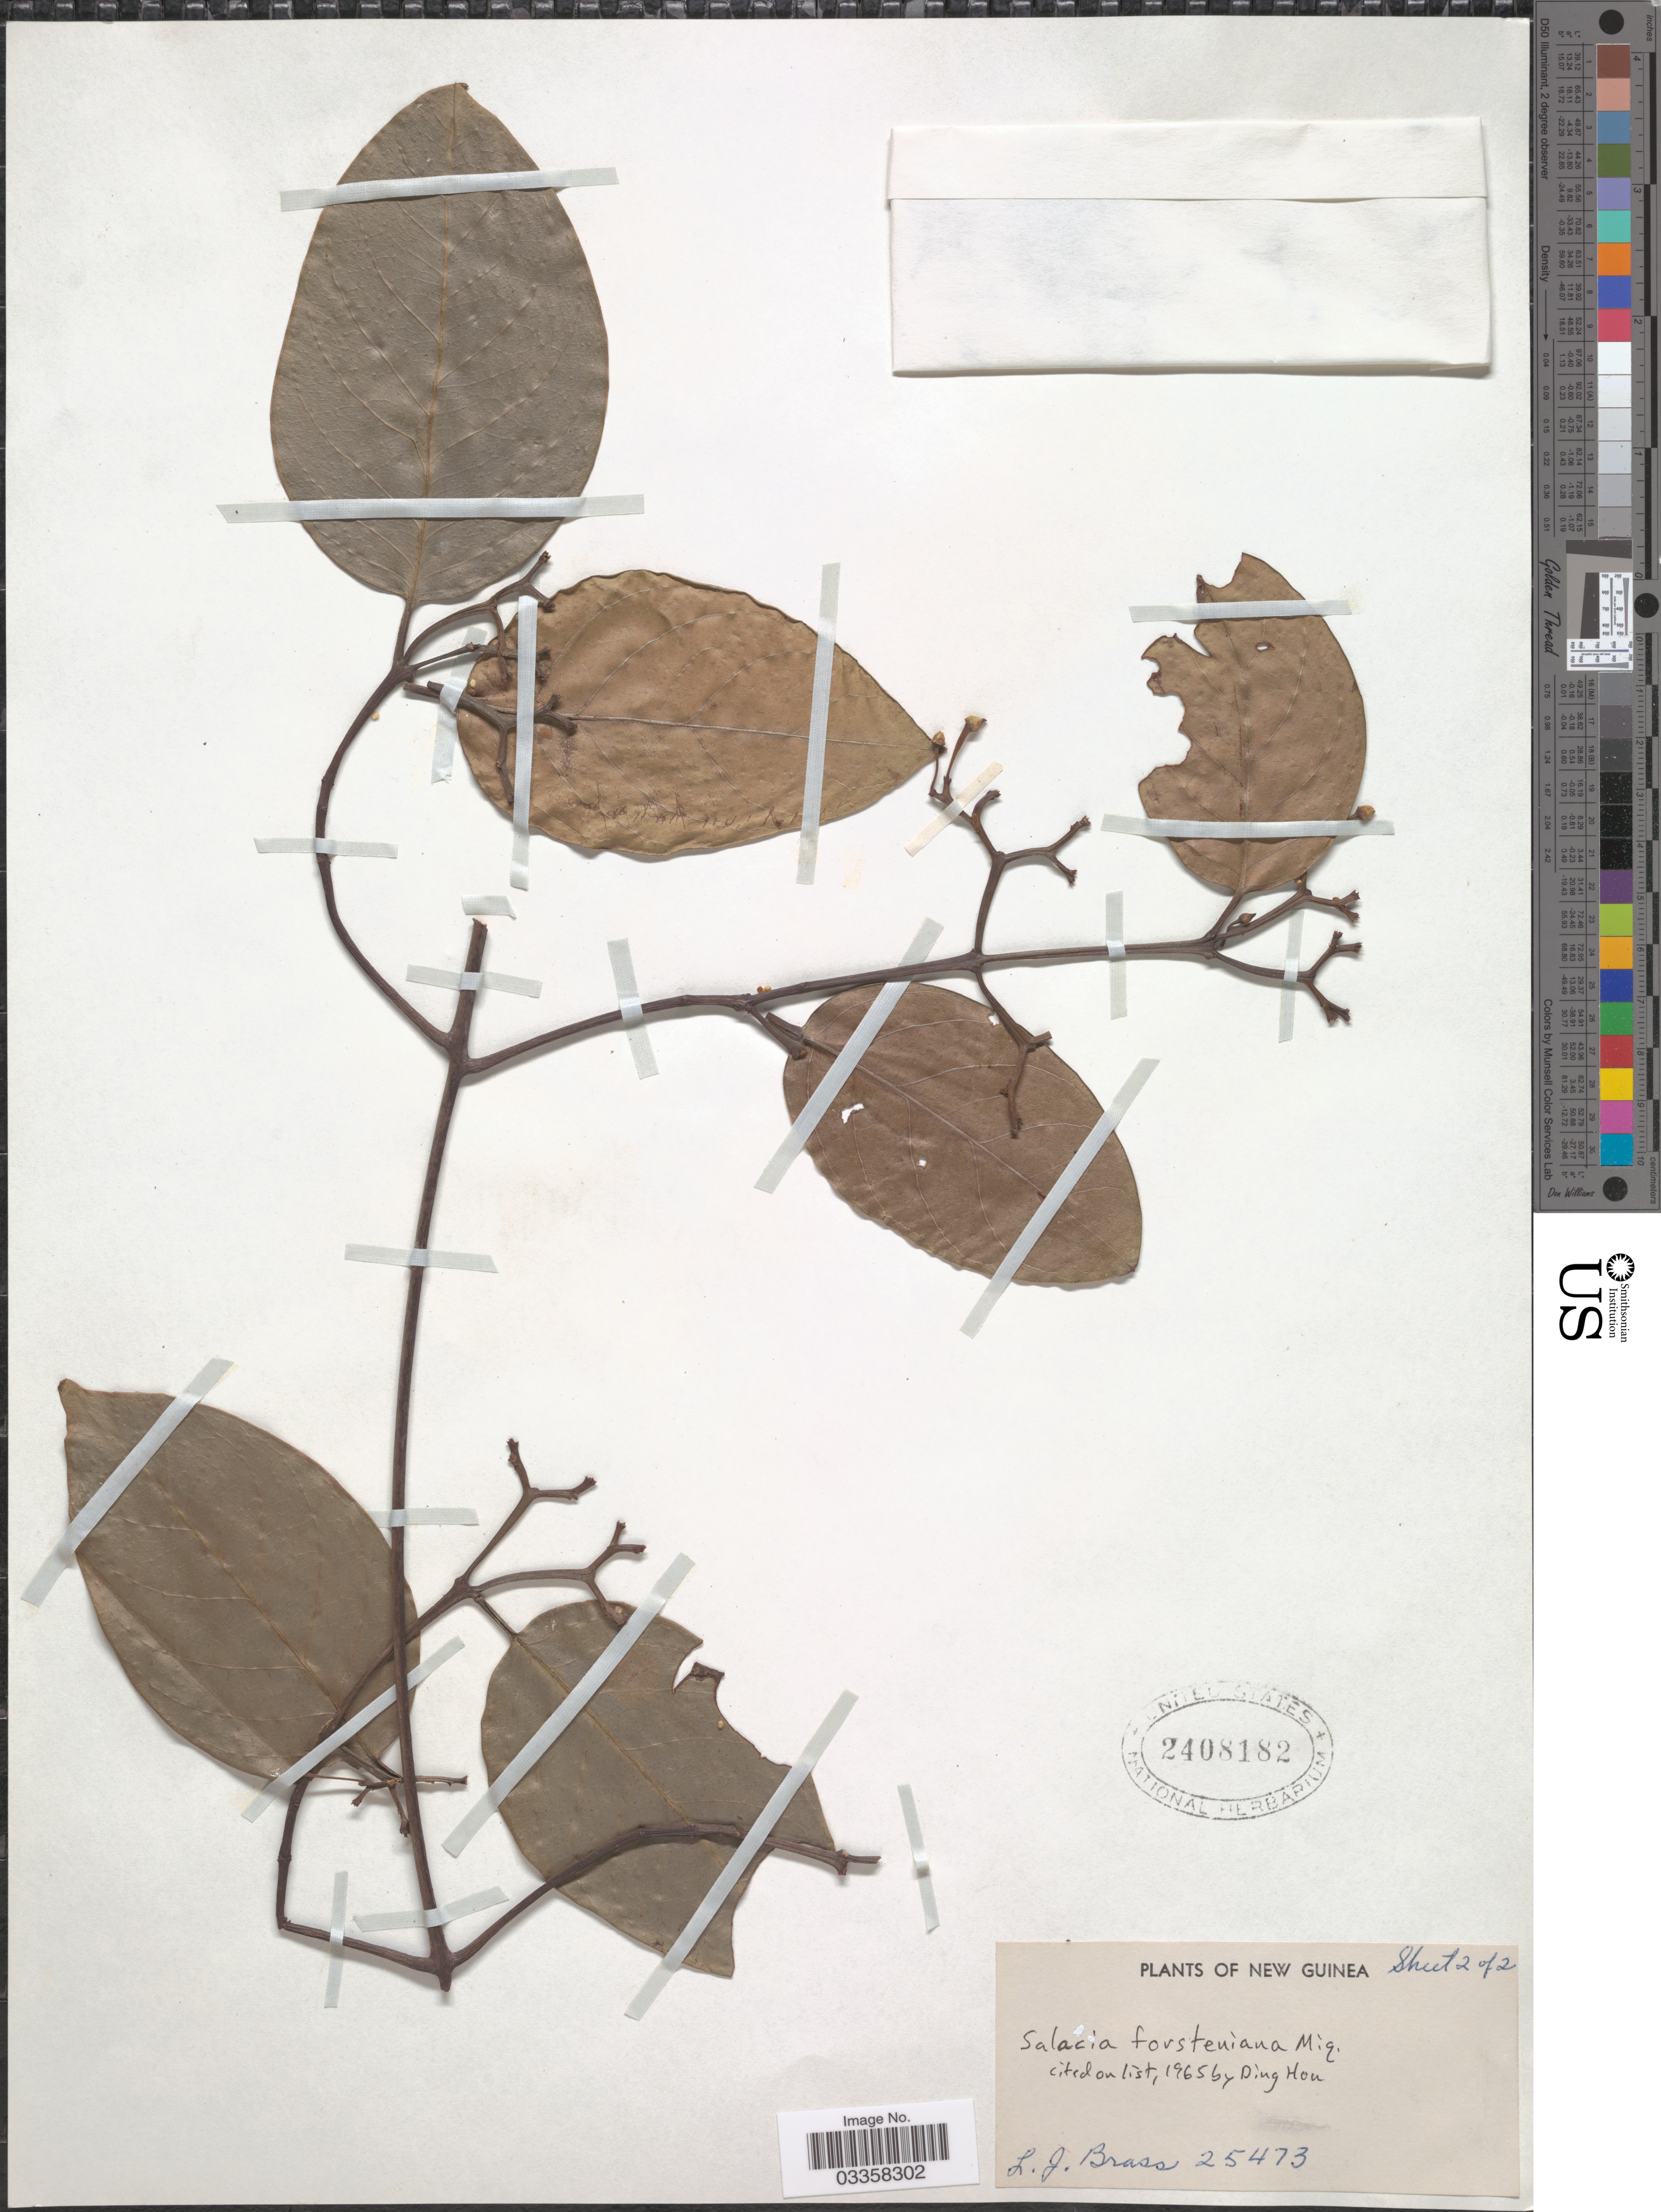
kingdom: Plantae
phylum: Tracheophyta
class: Magnoliopsida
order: Celastrales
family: Celastraceae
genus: Salacia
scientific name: Salacia forsteniana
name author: Miq.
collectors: L. J. Brass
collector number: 25473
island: New Guinea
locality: New Guinea.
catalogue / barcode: US 2408182